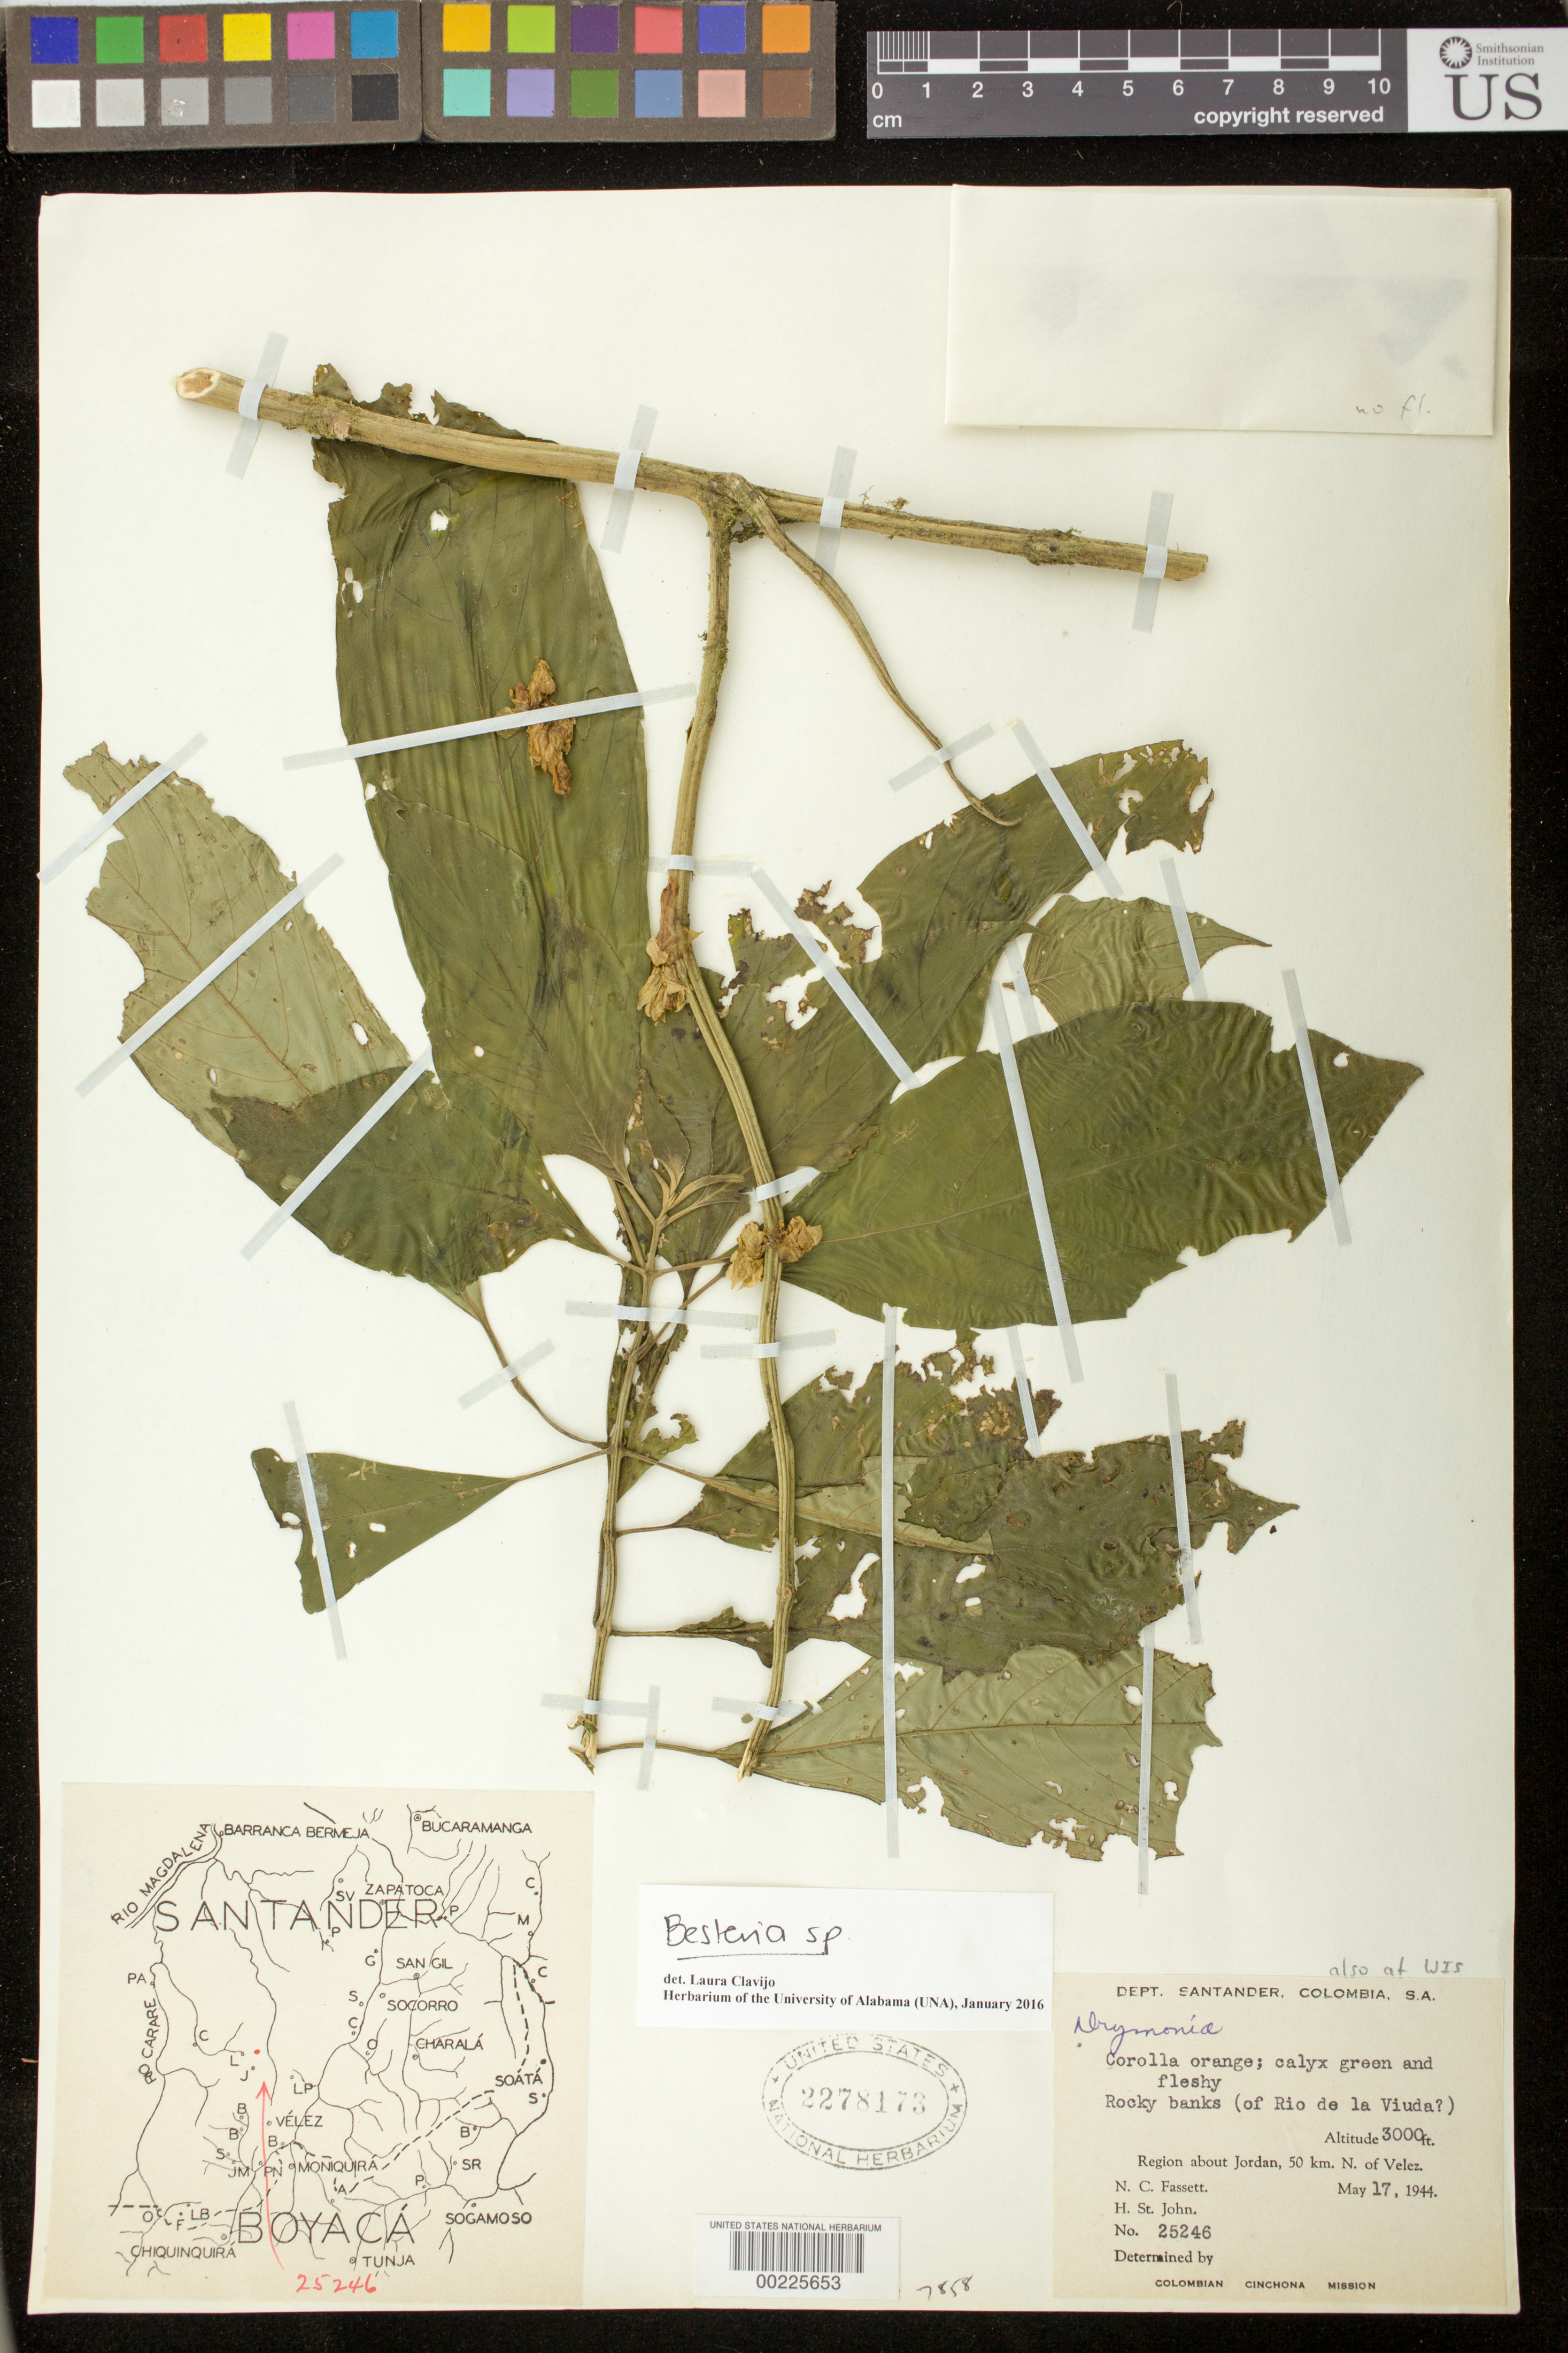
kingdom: Plantae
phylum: Tracheophyta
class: Magnoliopsida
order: Lamiales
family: Gesneriaceae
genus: Besleria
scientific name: Besleria obconica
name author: Solano-C. et al.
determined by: Skog, Laurence E.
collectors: N. C. Fassett & H. St. John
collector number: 25246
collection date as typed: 17 May 1944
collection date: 1944-05-17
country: Colombia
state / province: Santander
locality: Region about Jordan, 50 km N of Velez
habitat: Rocky banks (of Rio de la Viuda?)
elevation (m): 914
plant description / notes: Paratype.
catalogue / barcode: US 2278173